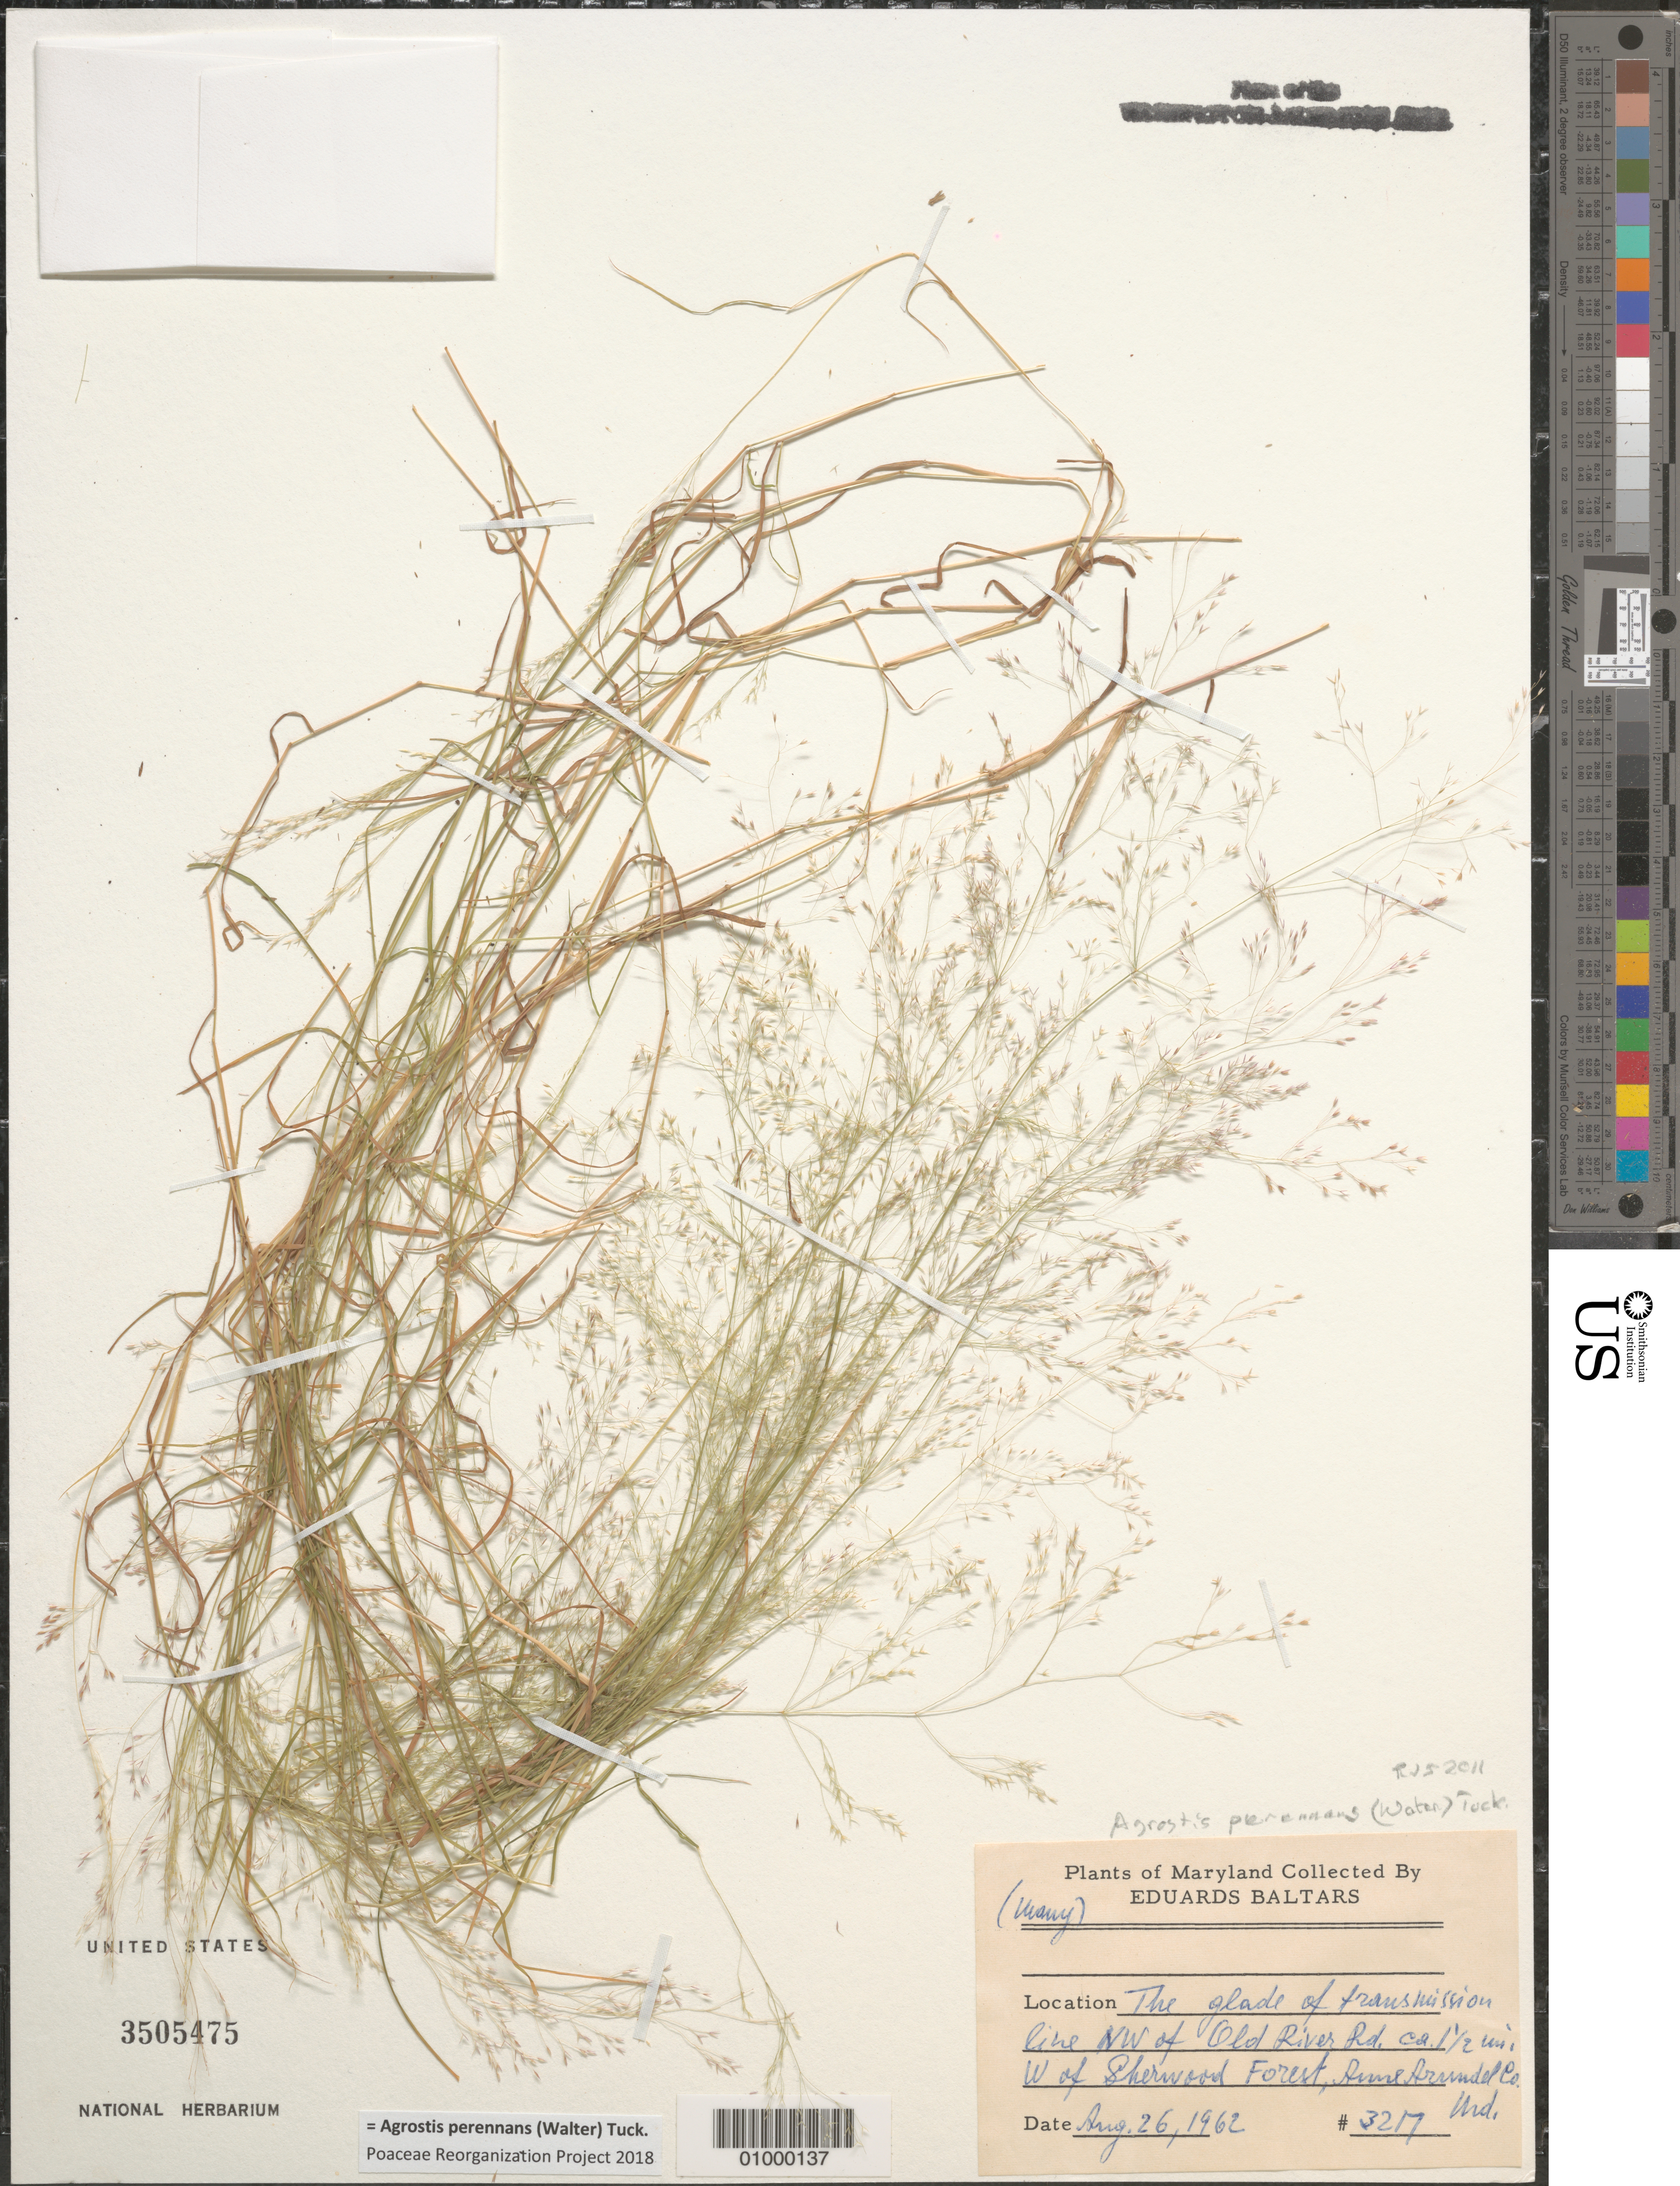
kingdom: Plantae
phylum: Tracheophyta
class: Liliopsida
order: Poales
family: Poaceae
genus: Agrostis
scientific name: Agrostis perennans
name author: (Walter) Tuck.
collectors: E. Baltars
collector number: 3217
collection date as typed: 26 Aug 1962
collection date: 1962-08-26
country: United States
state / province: Maryland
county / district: Anne Arundel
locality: ca. 1.5 mile W of Sherwood Forest, NW of Old River Rd.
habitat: the glade of transmission line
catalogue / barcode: US 3505475